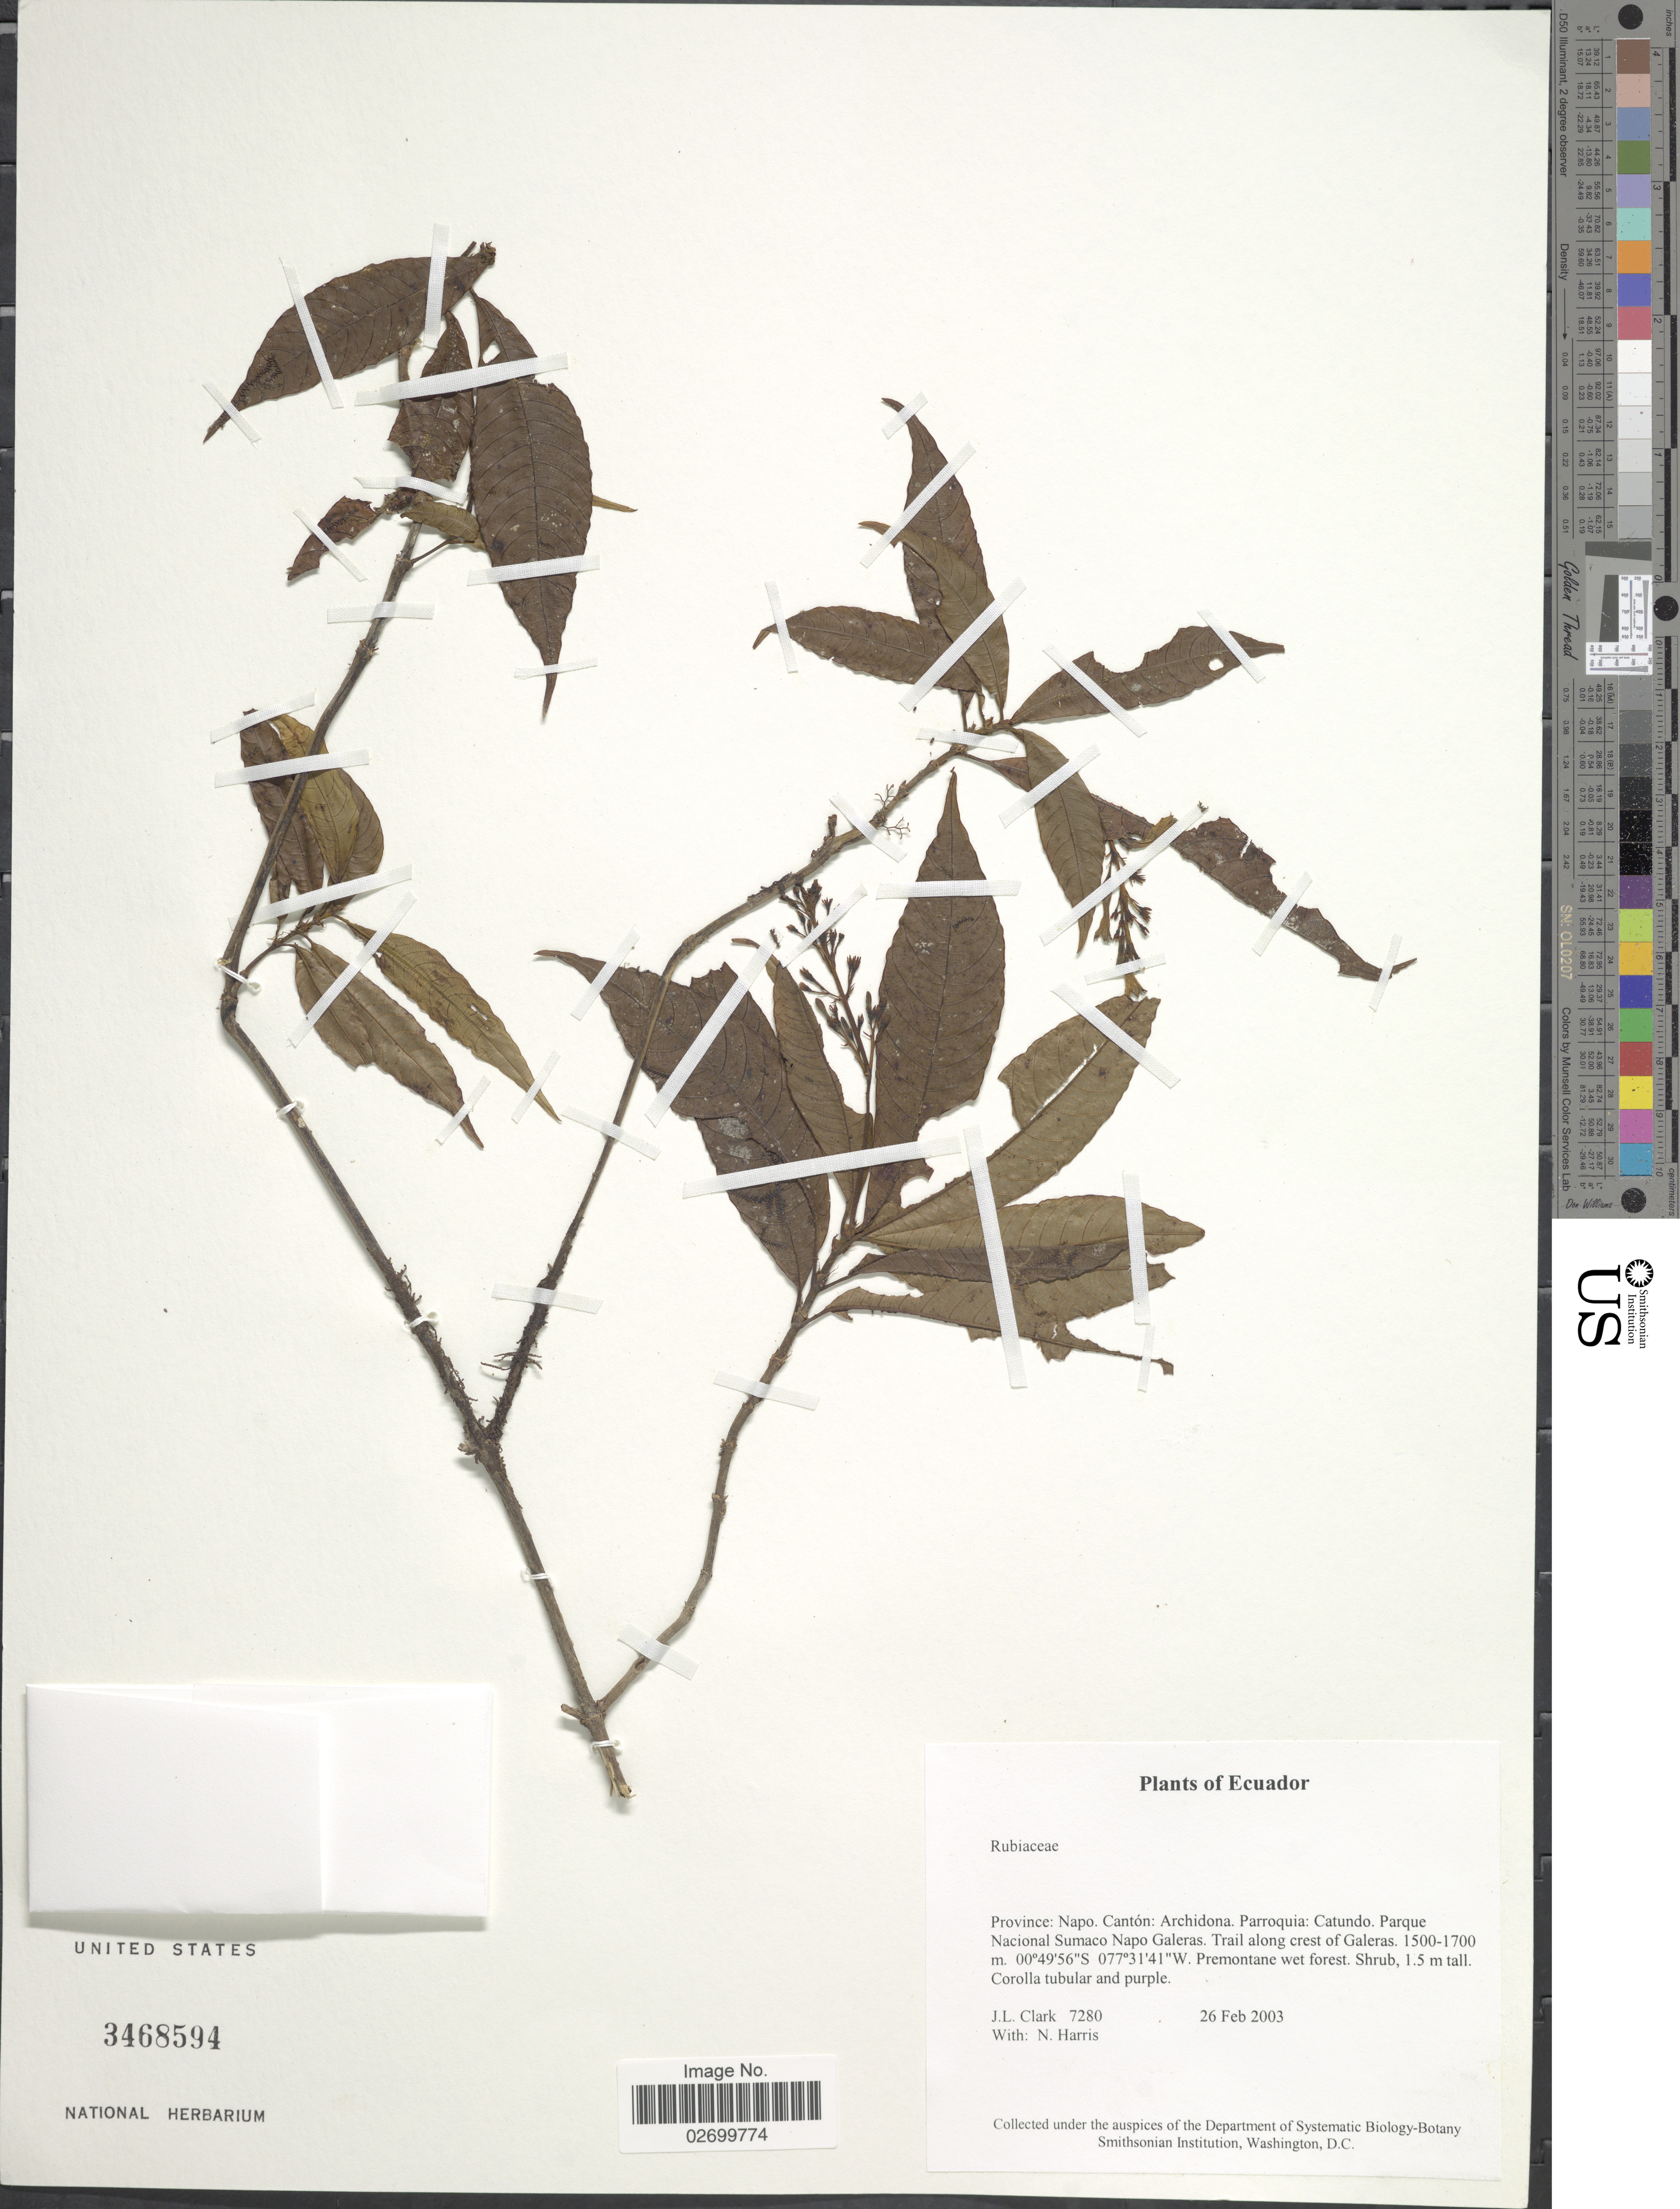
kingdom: Plantae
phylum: Tracheophyta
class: Magnoliopsida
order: Gentianales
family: Rubiaceae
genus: Palicourea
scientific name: Palicourea ulloana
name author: C.M. Taylor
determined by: Kirkbride, J. H., Jr.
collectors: J. L. Clark & N. Harris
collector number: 7280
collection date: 2003-02-26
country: Ecuador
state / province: Napo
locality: Canton: Archidona. Parroquia: Catundo. Parque Nacional Sumaco Napo Galeras. Trail along crest of Galeras.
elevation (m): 1500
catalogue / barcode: US 3468594